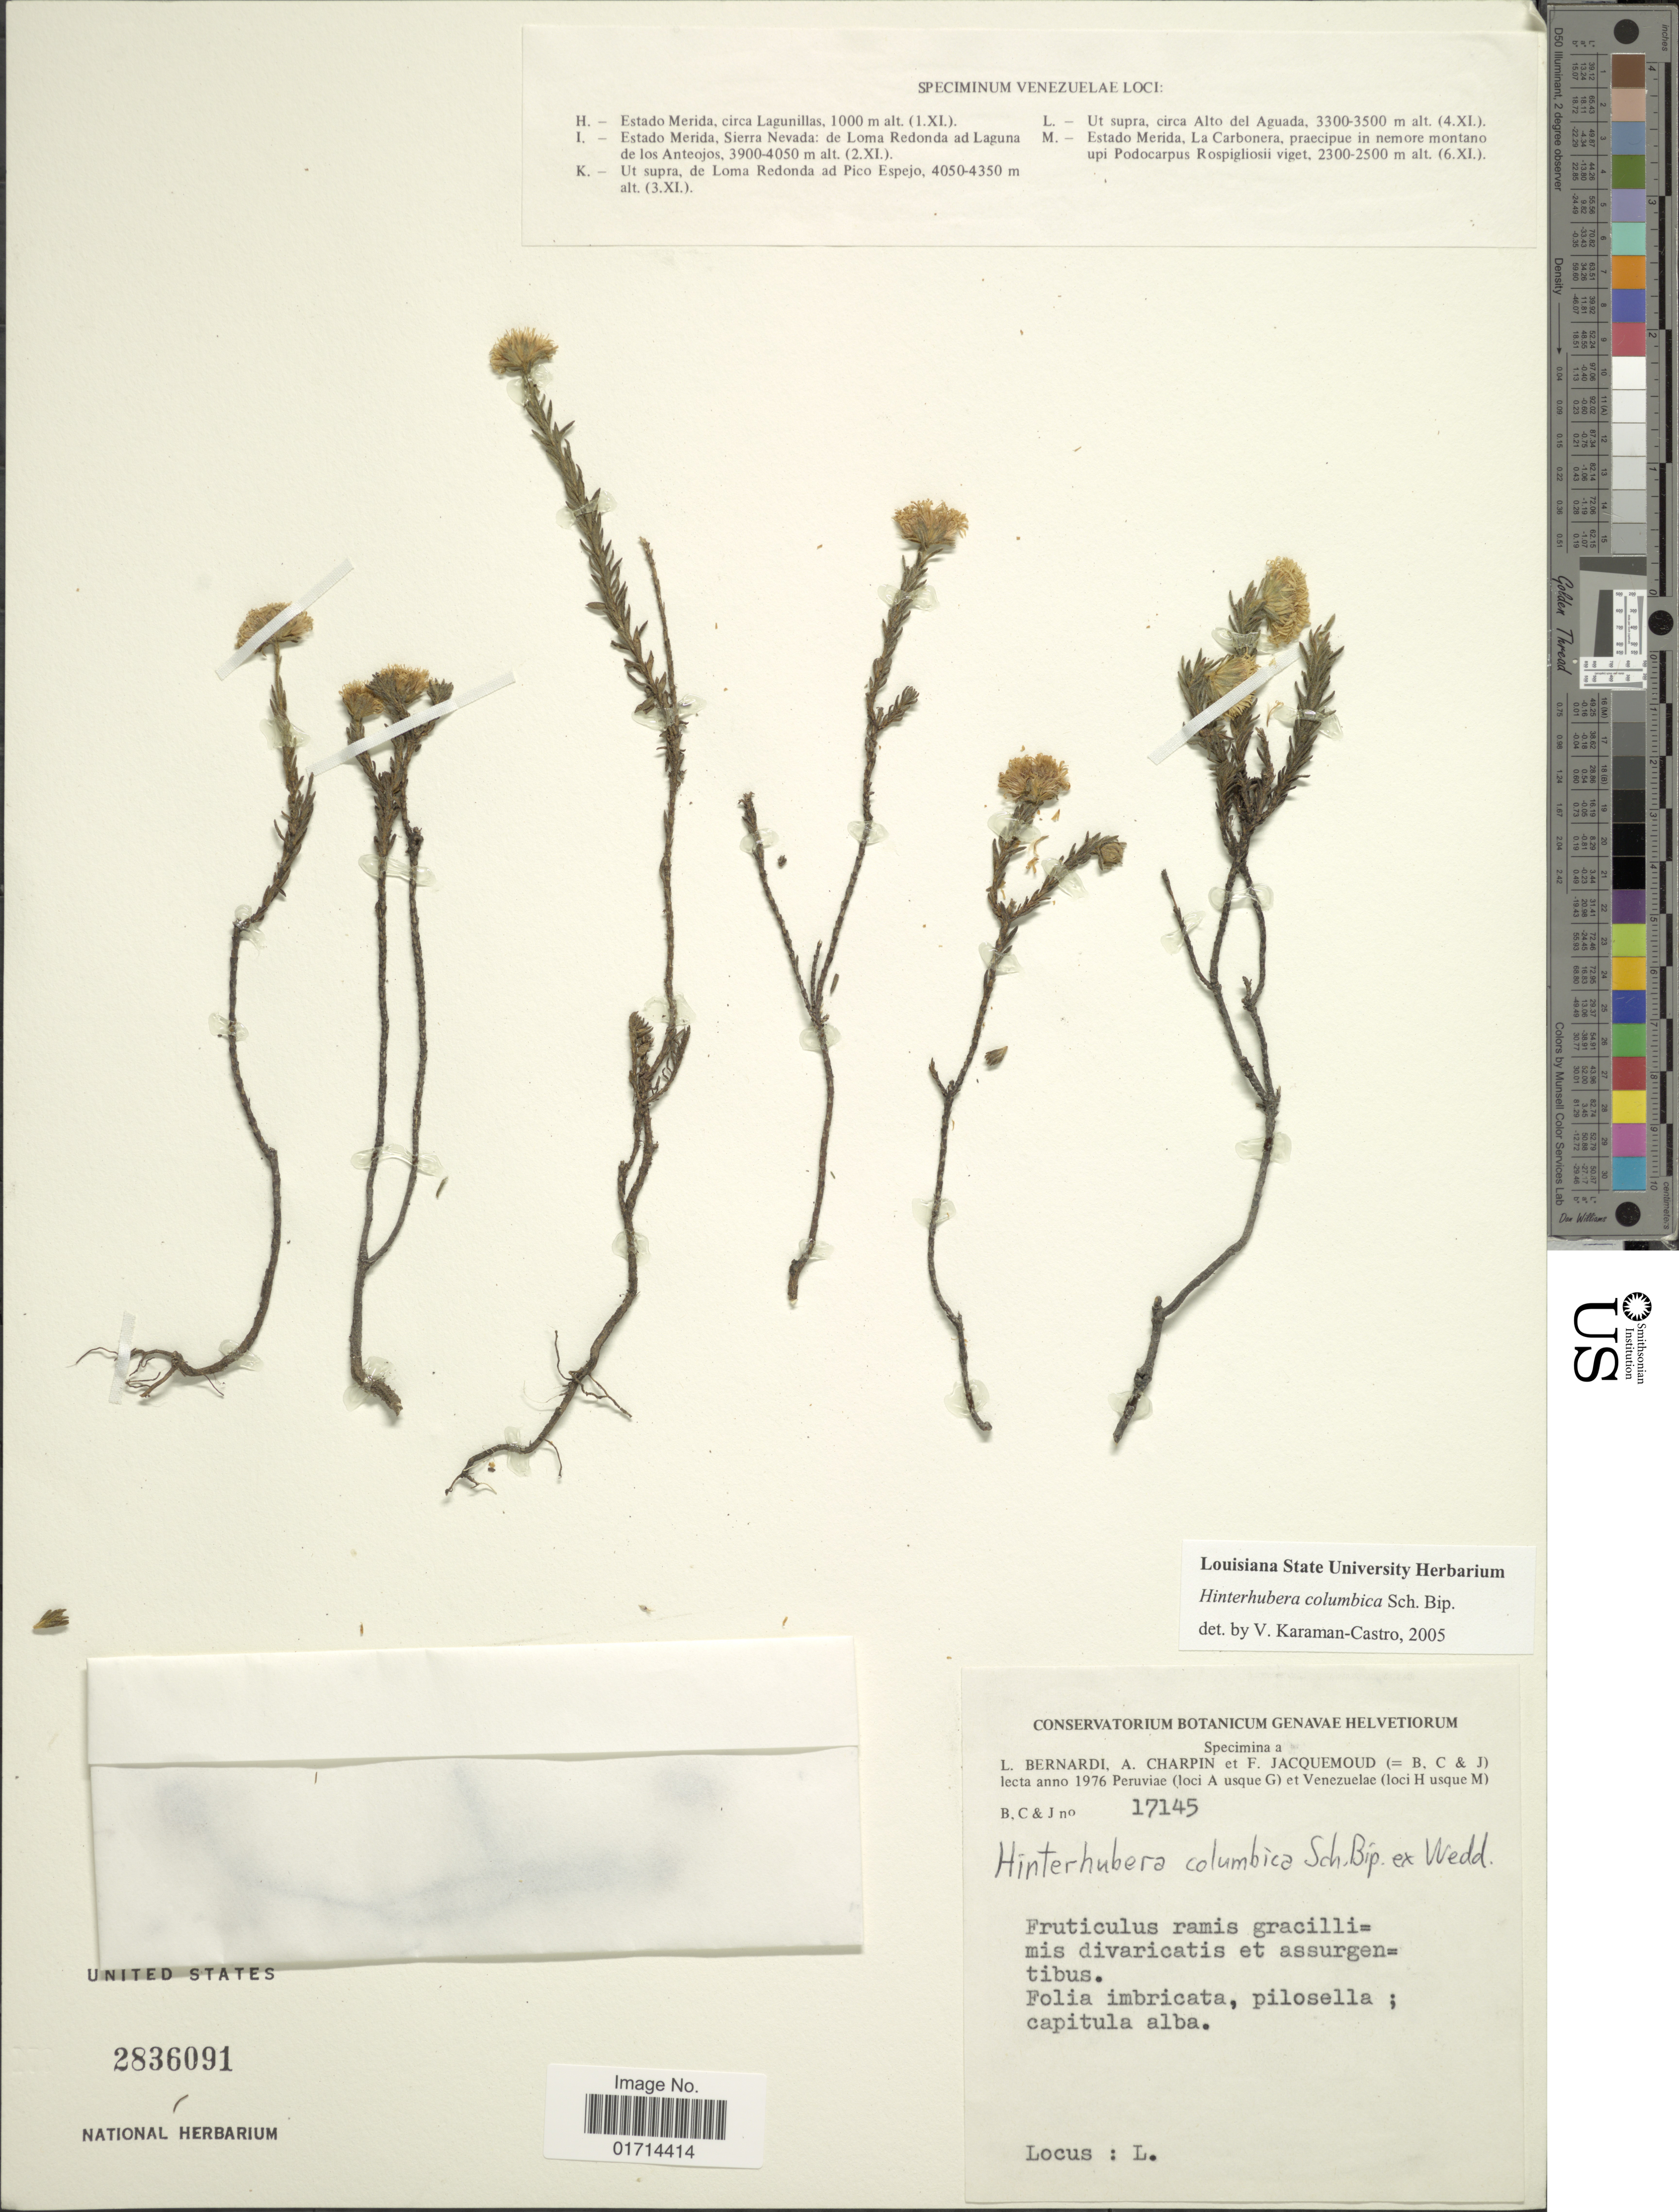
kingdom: Plantae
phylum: Tracheophyta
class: Magnoliopsida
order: Asterales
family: Asteraceae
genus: Hinterhubera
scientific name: Hinterhubera columbica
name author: Sch. Bip. ex Wedd.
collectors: L. Bernardi, A. Charpin & F. Jacquemoud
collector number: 17145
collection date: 1976-11-04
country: Venezuela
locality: Ut Supra, circa alto del Aguada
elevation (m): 3300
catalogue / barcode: US 2836091